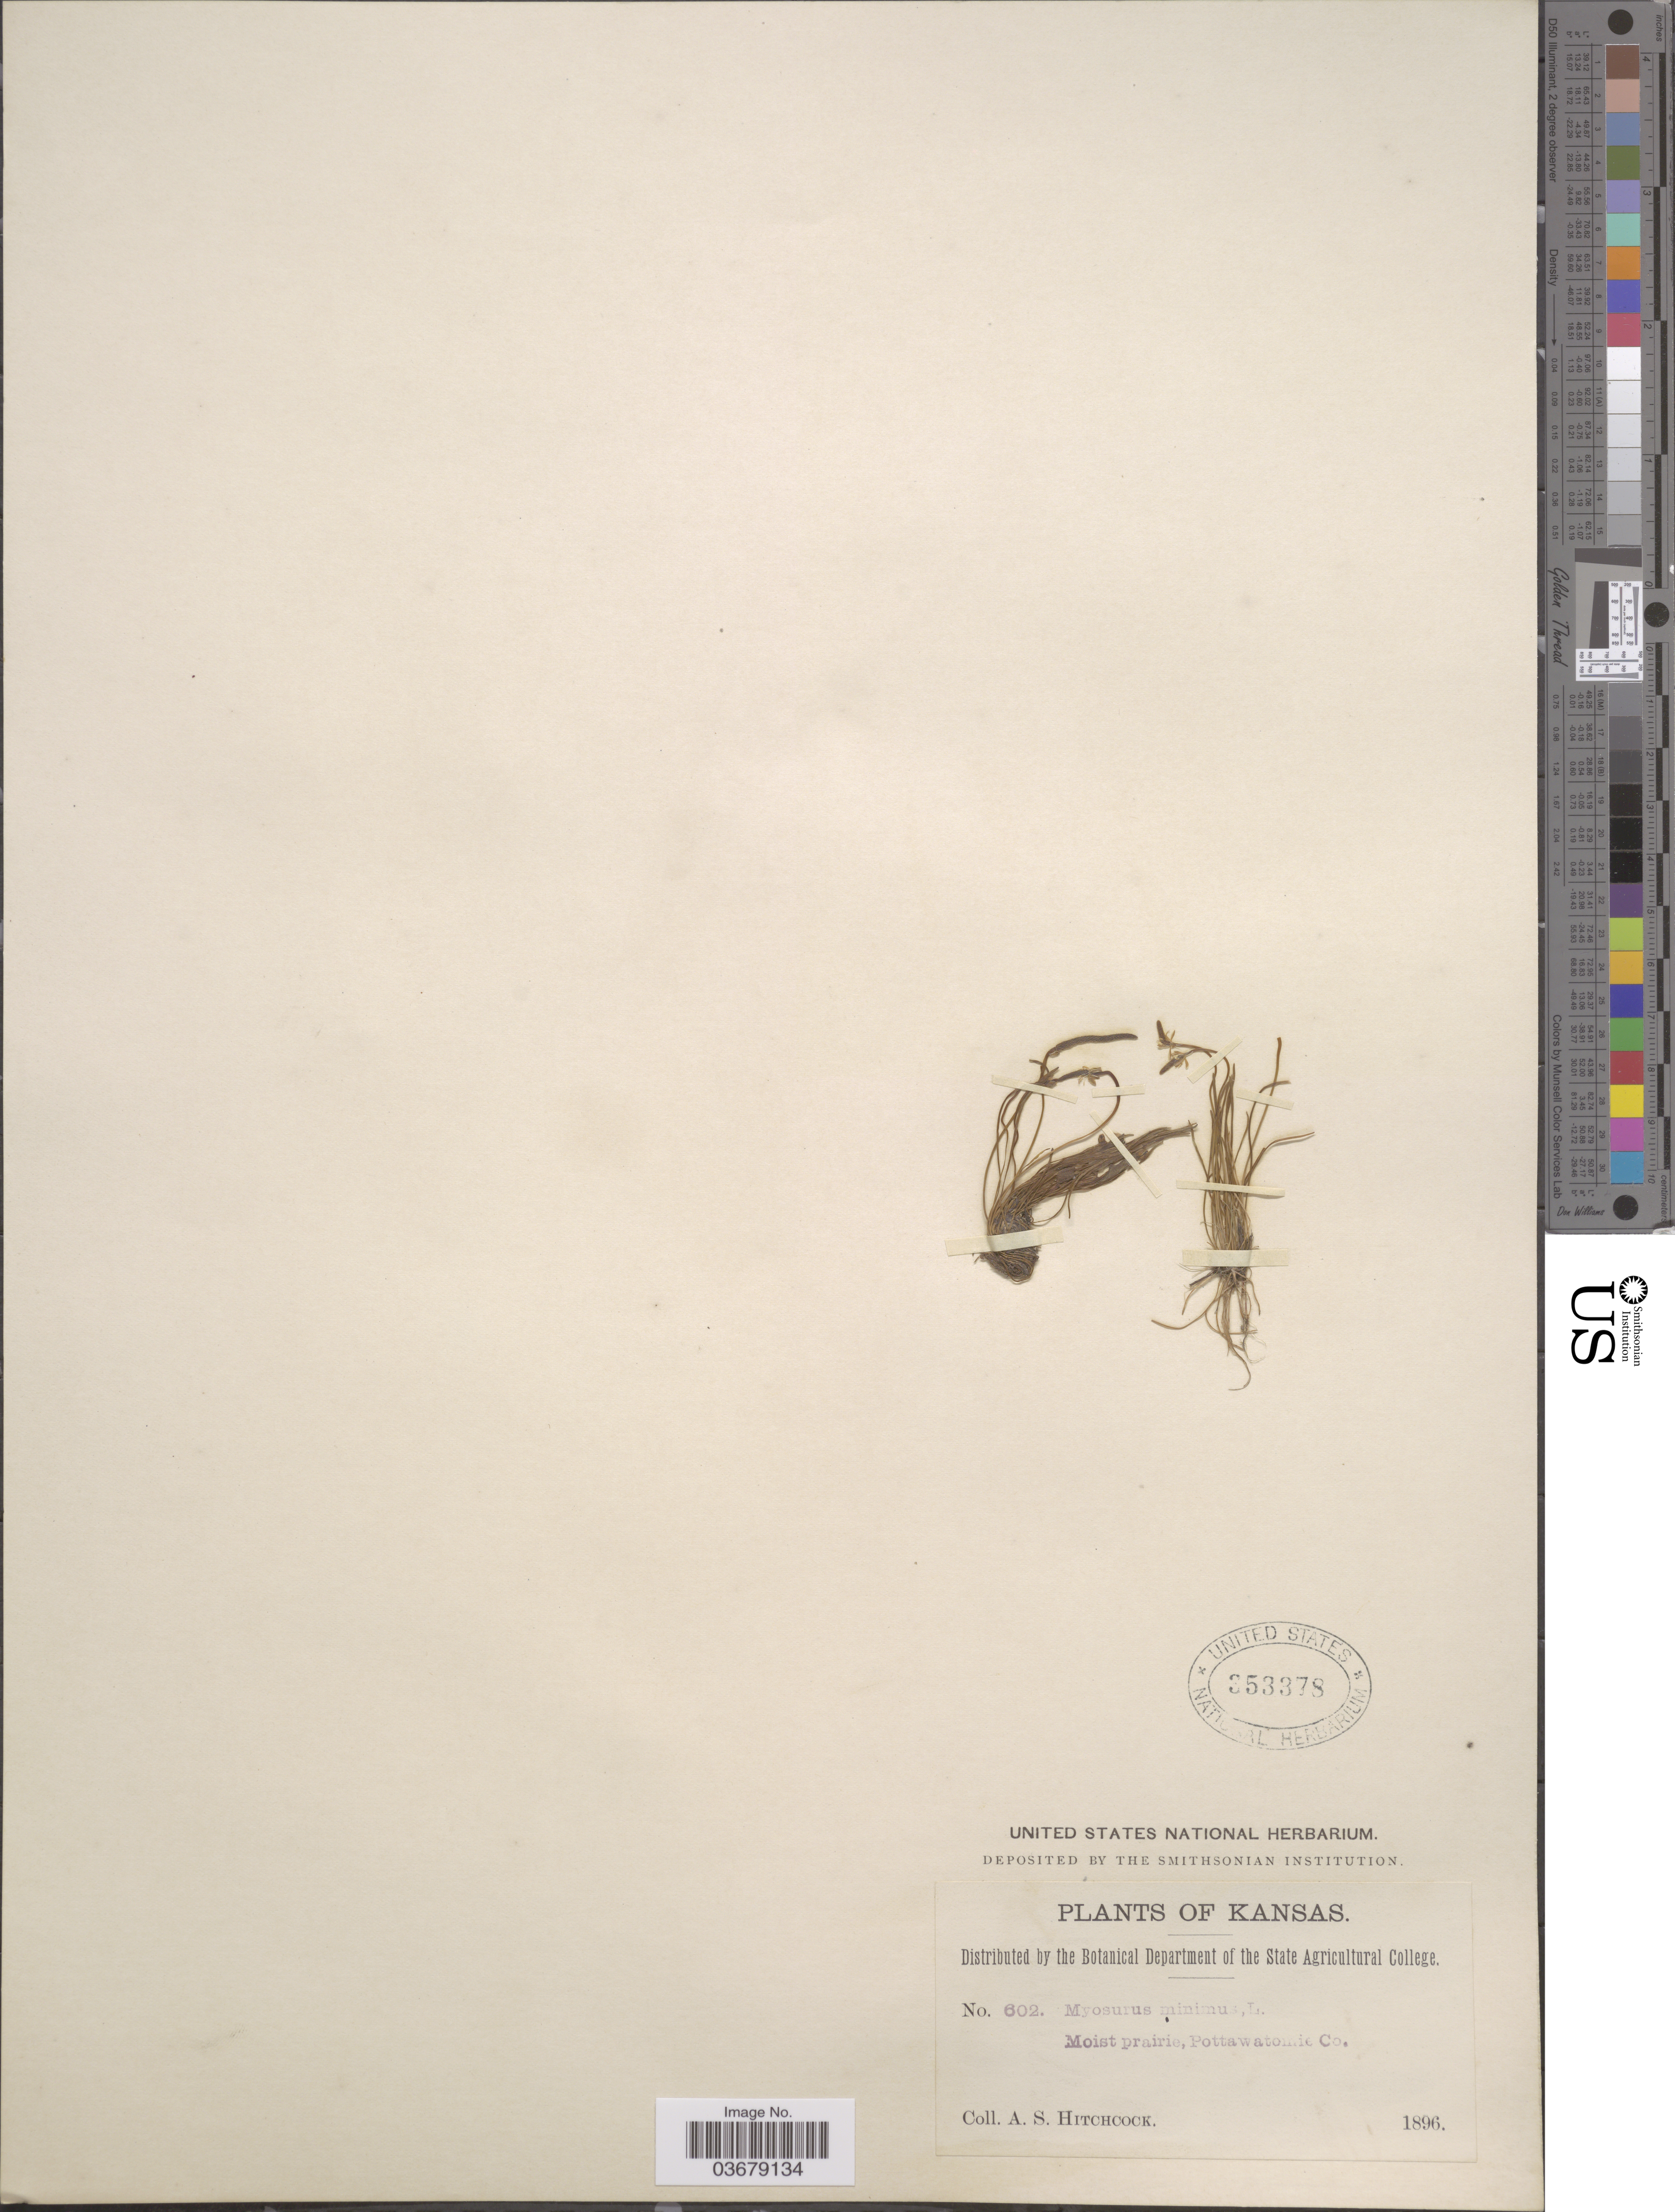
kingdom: Plantae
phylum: Tracheophyta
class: Magnoliopsida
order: Ranunculales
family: Ranunculaceae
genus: Myosurus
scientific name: Myosurus minimus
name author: L.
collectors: A. S. Hitchcock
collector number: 602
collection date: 1896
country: United States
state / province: Kansas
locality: Pottawatomie Co.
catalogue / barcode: US 353378